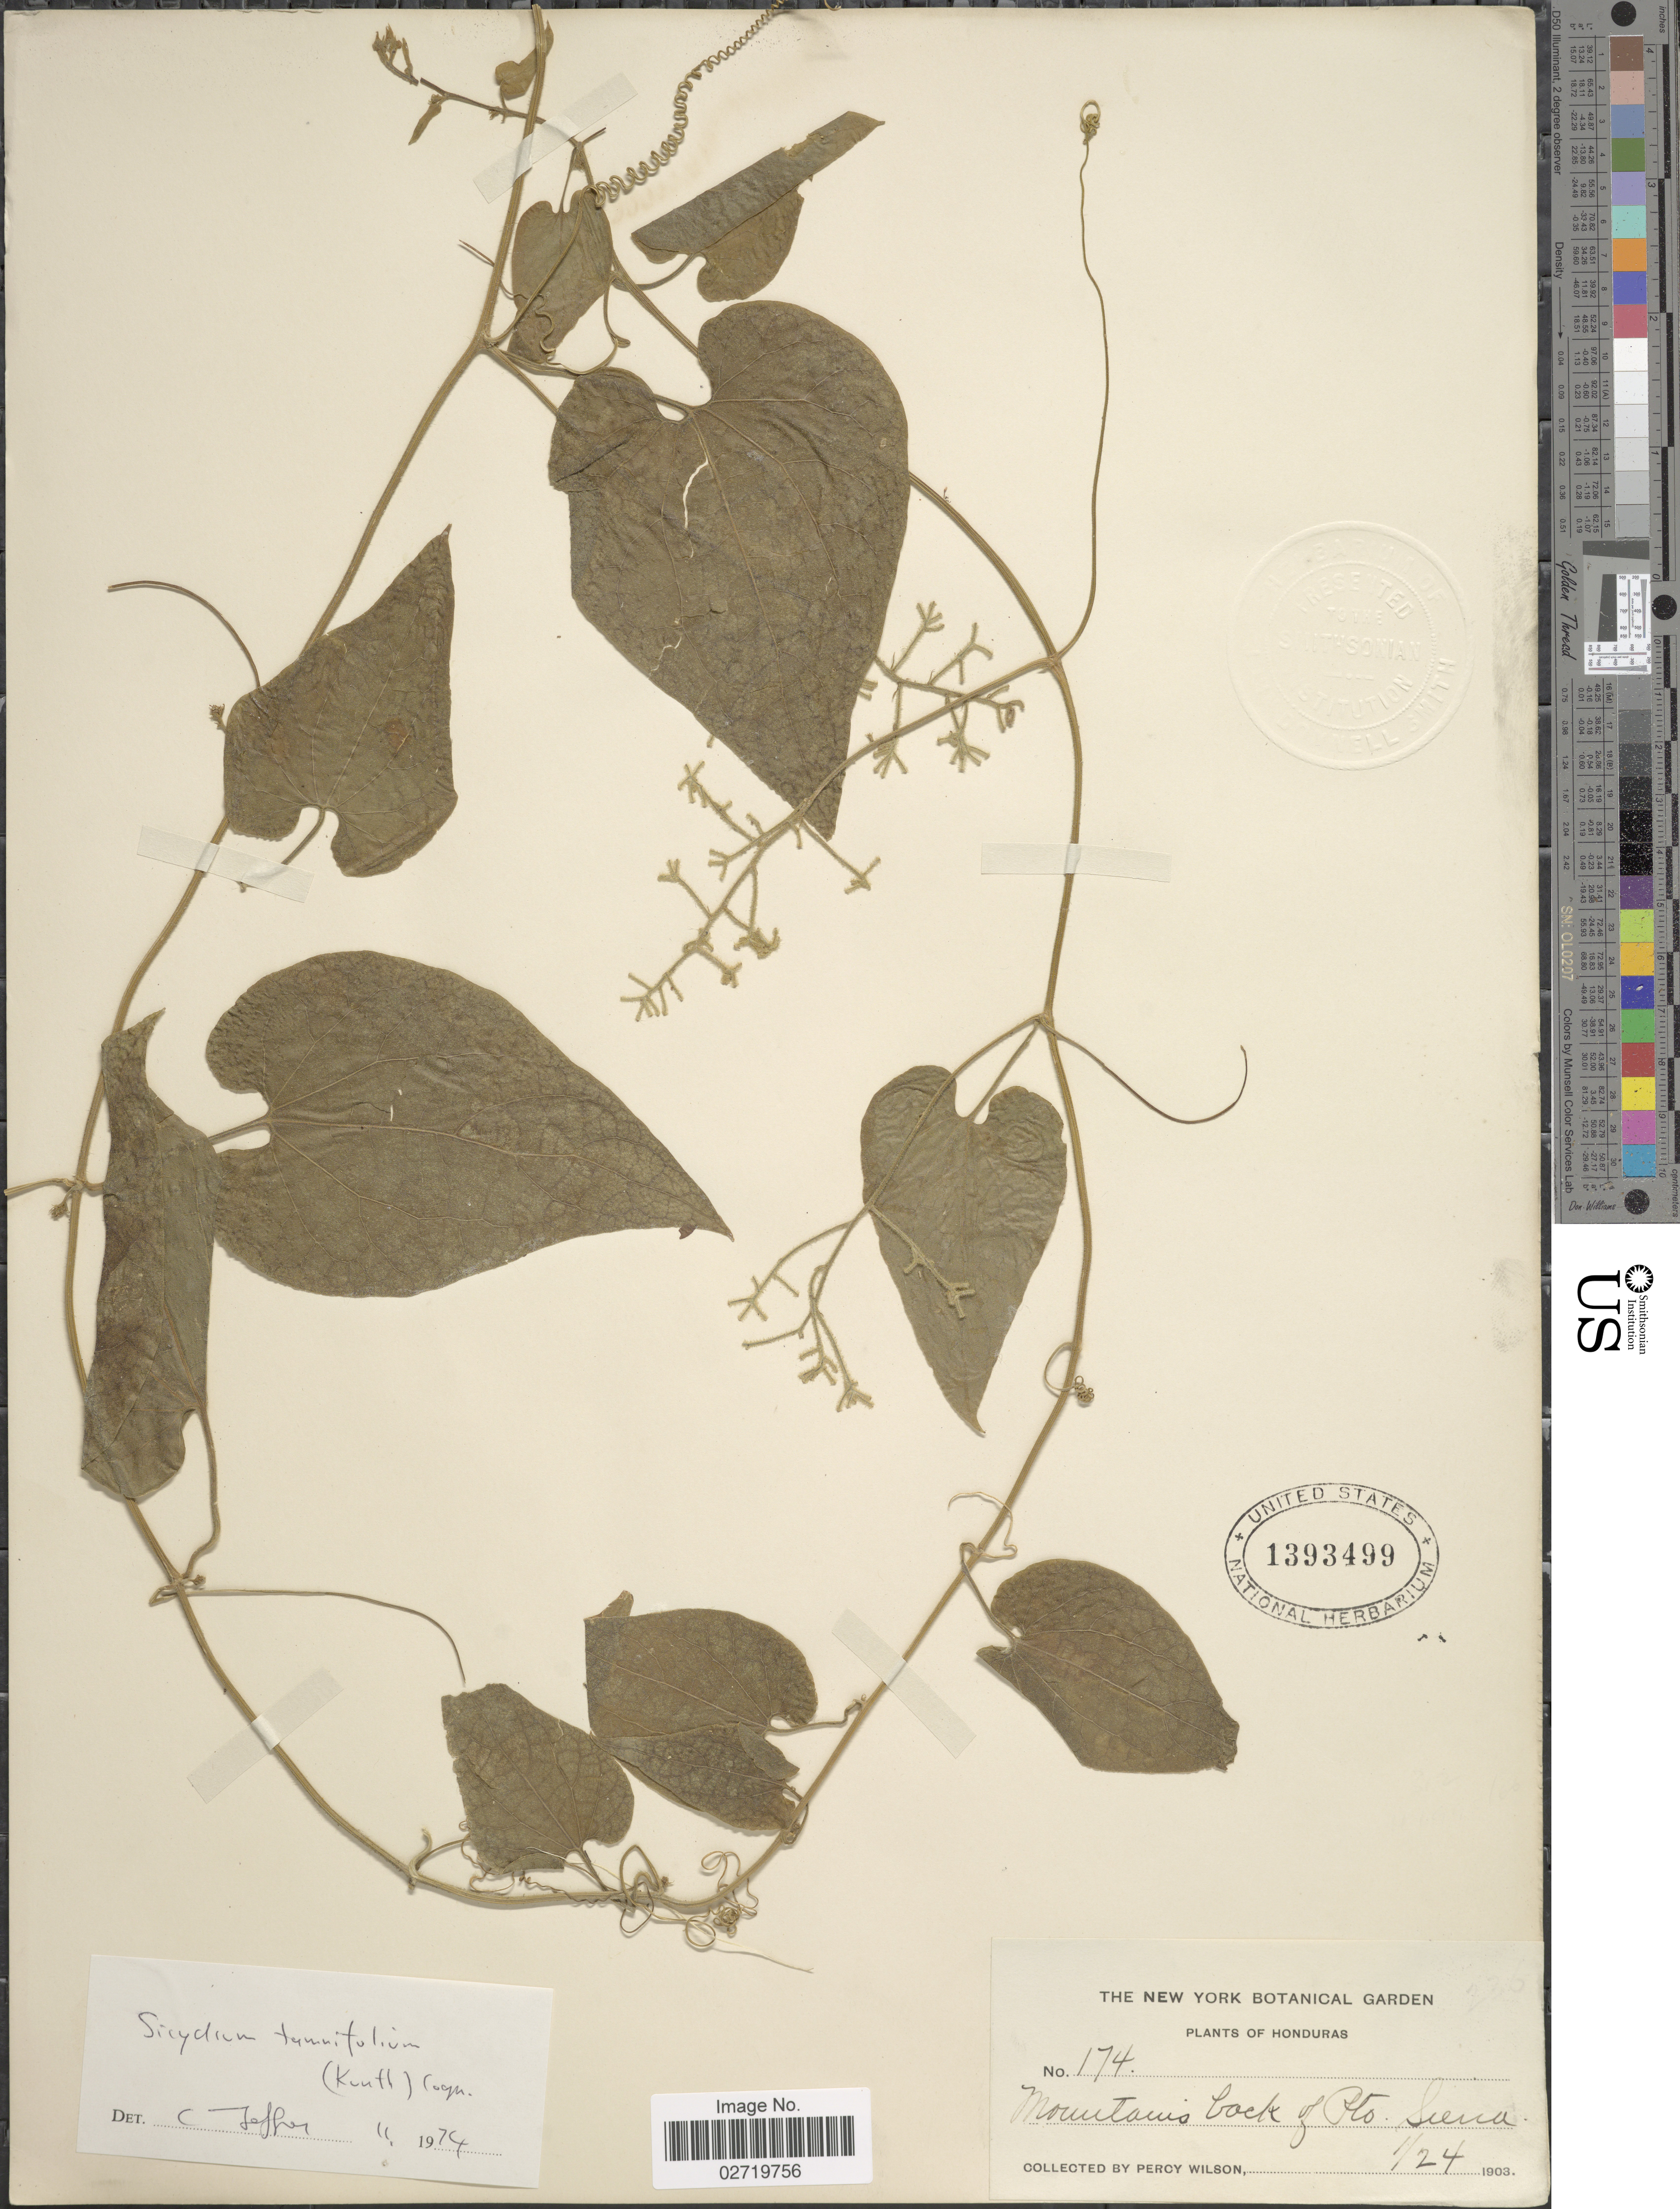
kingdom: Plantae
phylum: Tracheophyta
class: Magnoliopsida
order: Cucurbitales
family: Cucurbitaceae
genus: Sicydium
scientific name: Sicydium tamnifolium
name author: (Kunth) Cogn.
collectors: P. Wilson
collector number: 174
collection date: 1903-01-24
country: Honduras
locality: Mountains back of Pto. Sierra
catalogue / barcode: US 1393499